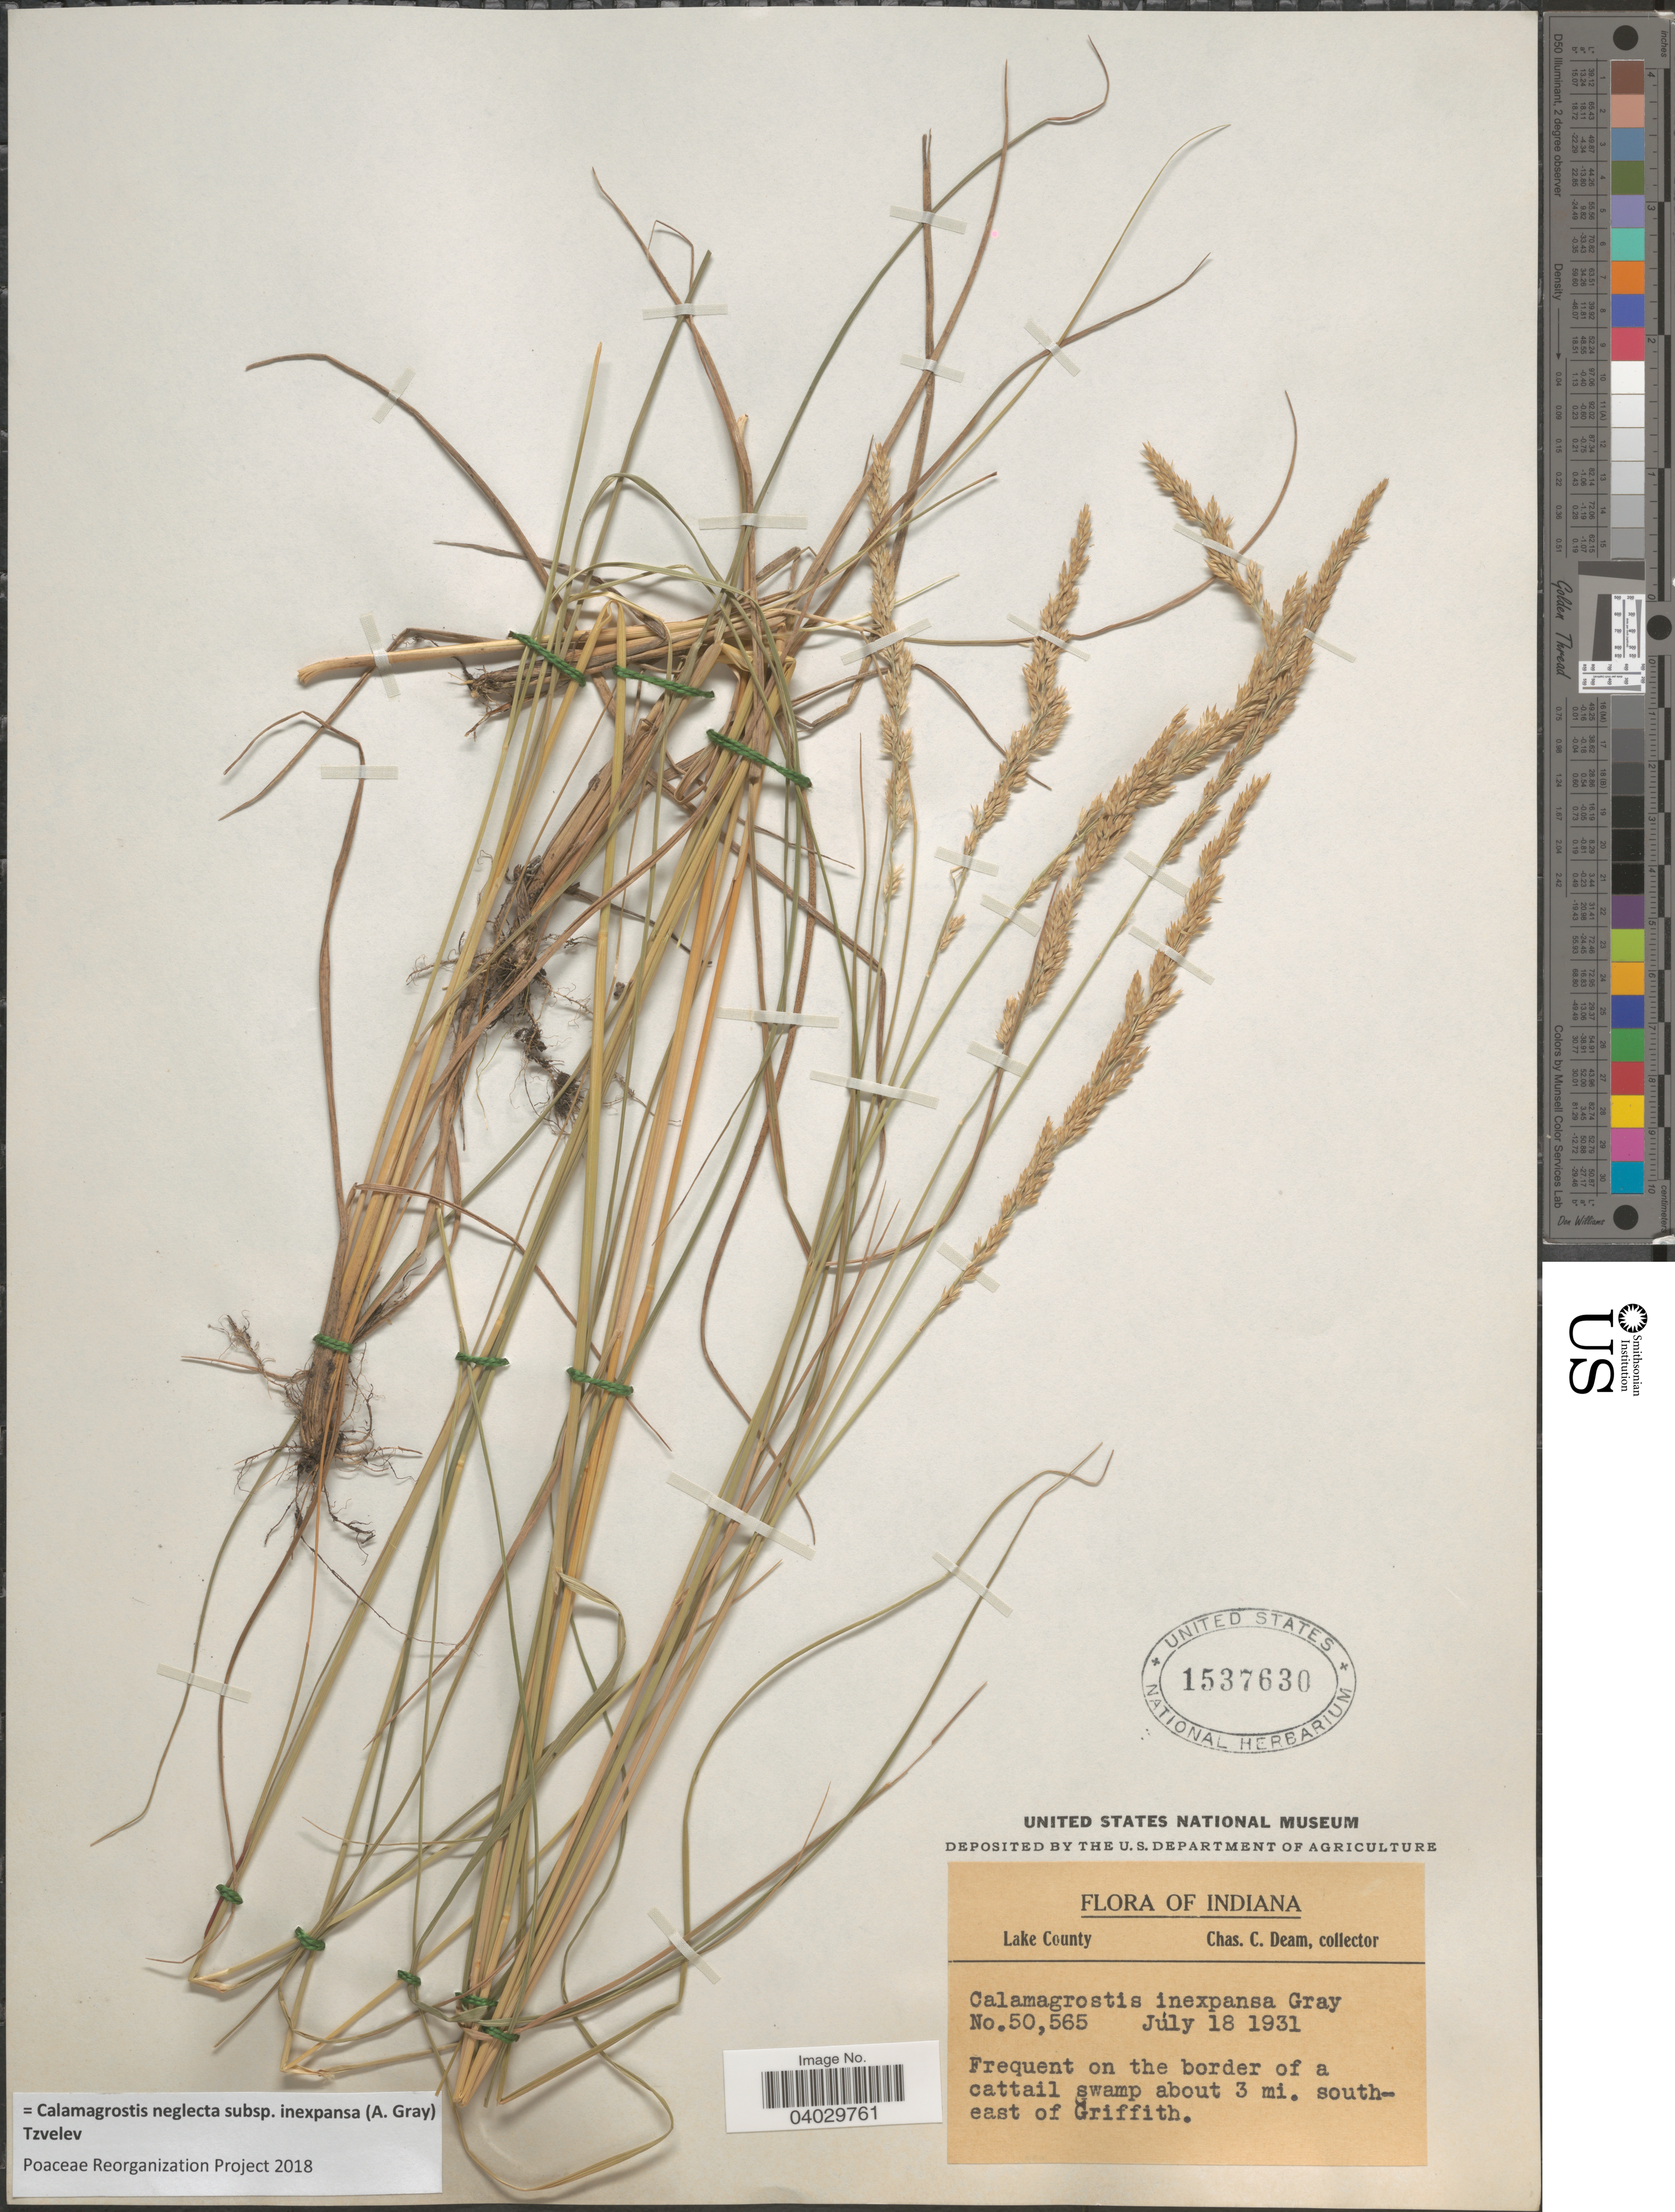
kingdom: Plantae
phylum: Tracheophyta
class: Liliopsida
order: Poales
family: Poaceae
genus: Calamagrostis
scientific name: Calamagrostis neglecta subsp. inexpansa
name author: (A. Gray) Tzvelev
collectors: C. C. Deam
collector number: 50565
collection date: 1931-07-18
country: United States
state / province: Indiana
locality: Lake County. Frequent on the border of a cattail swamp about 3 mi. south-east of Griffith.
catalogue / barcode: US 1537630